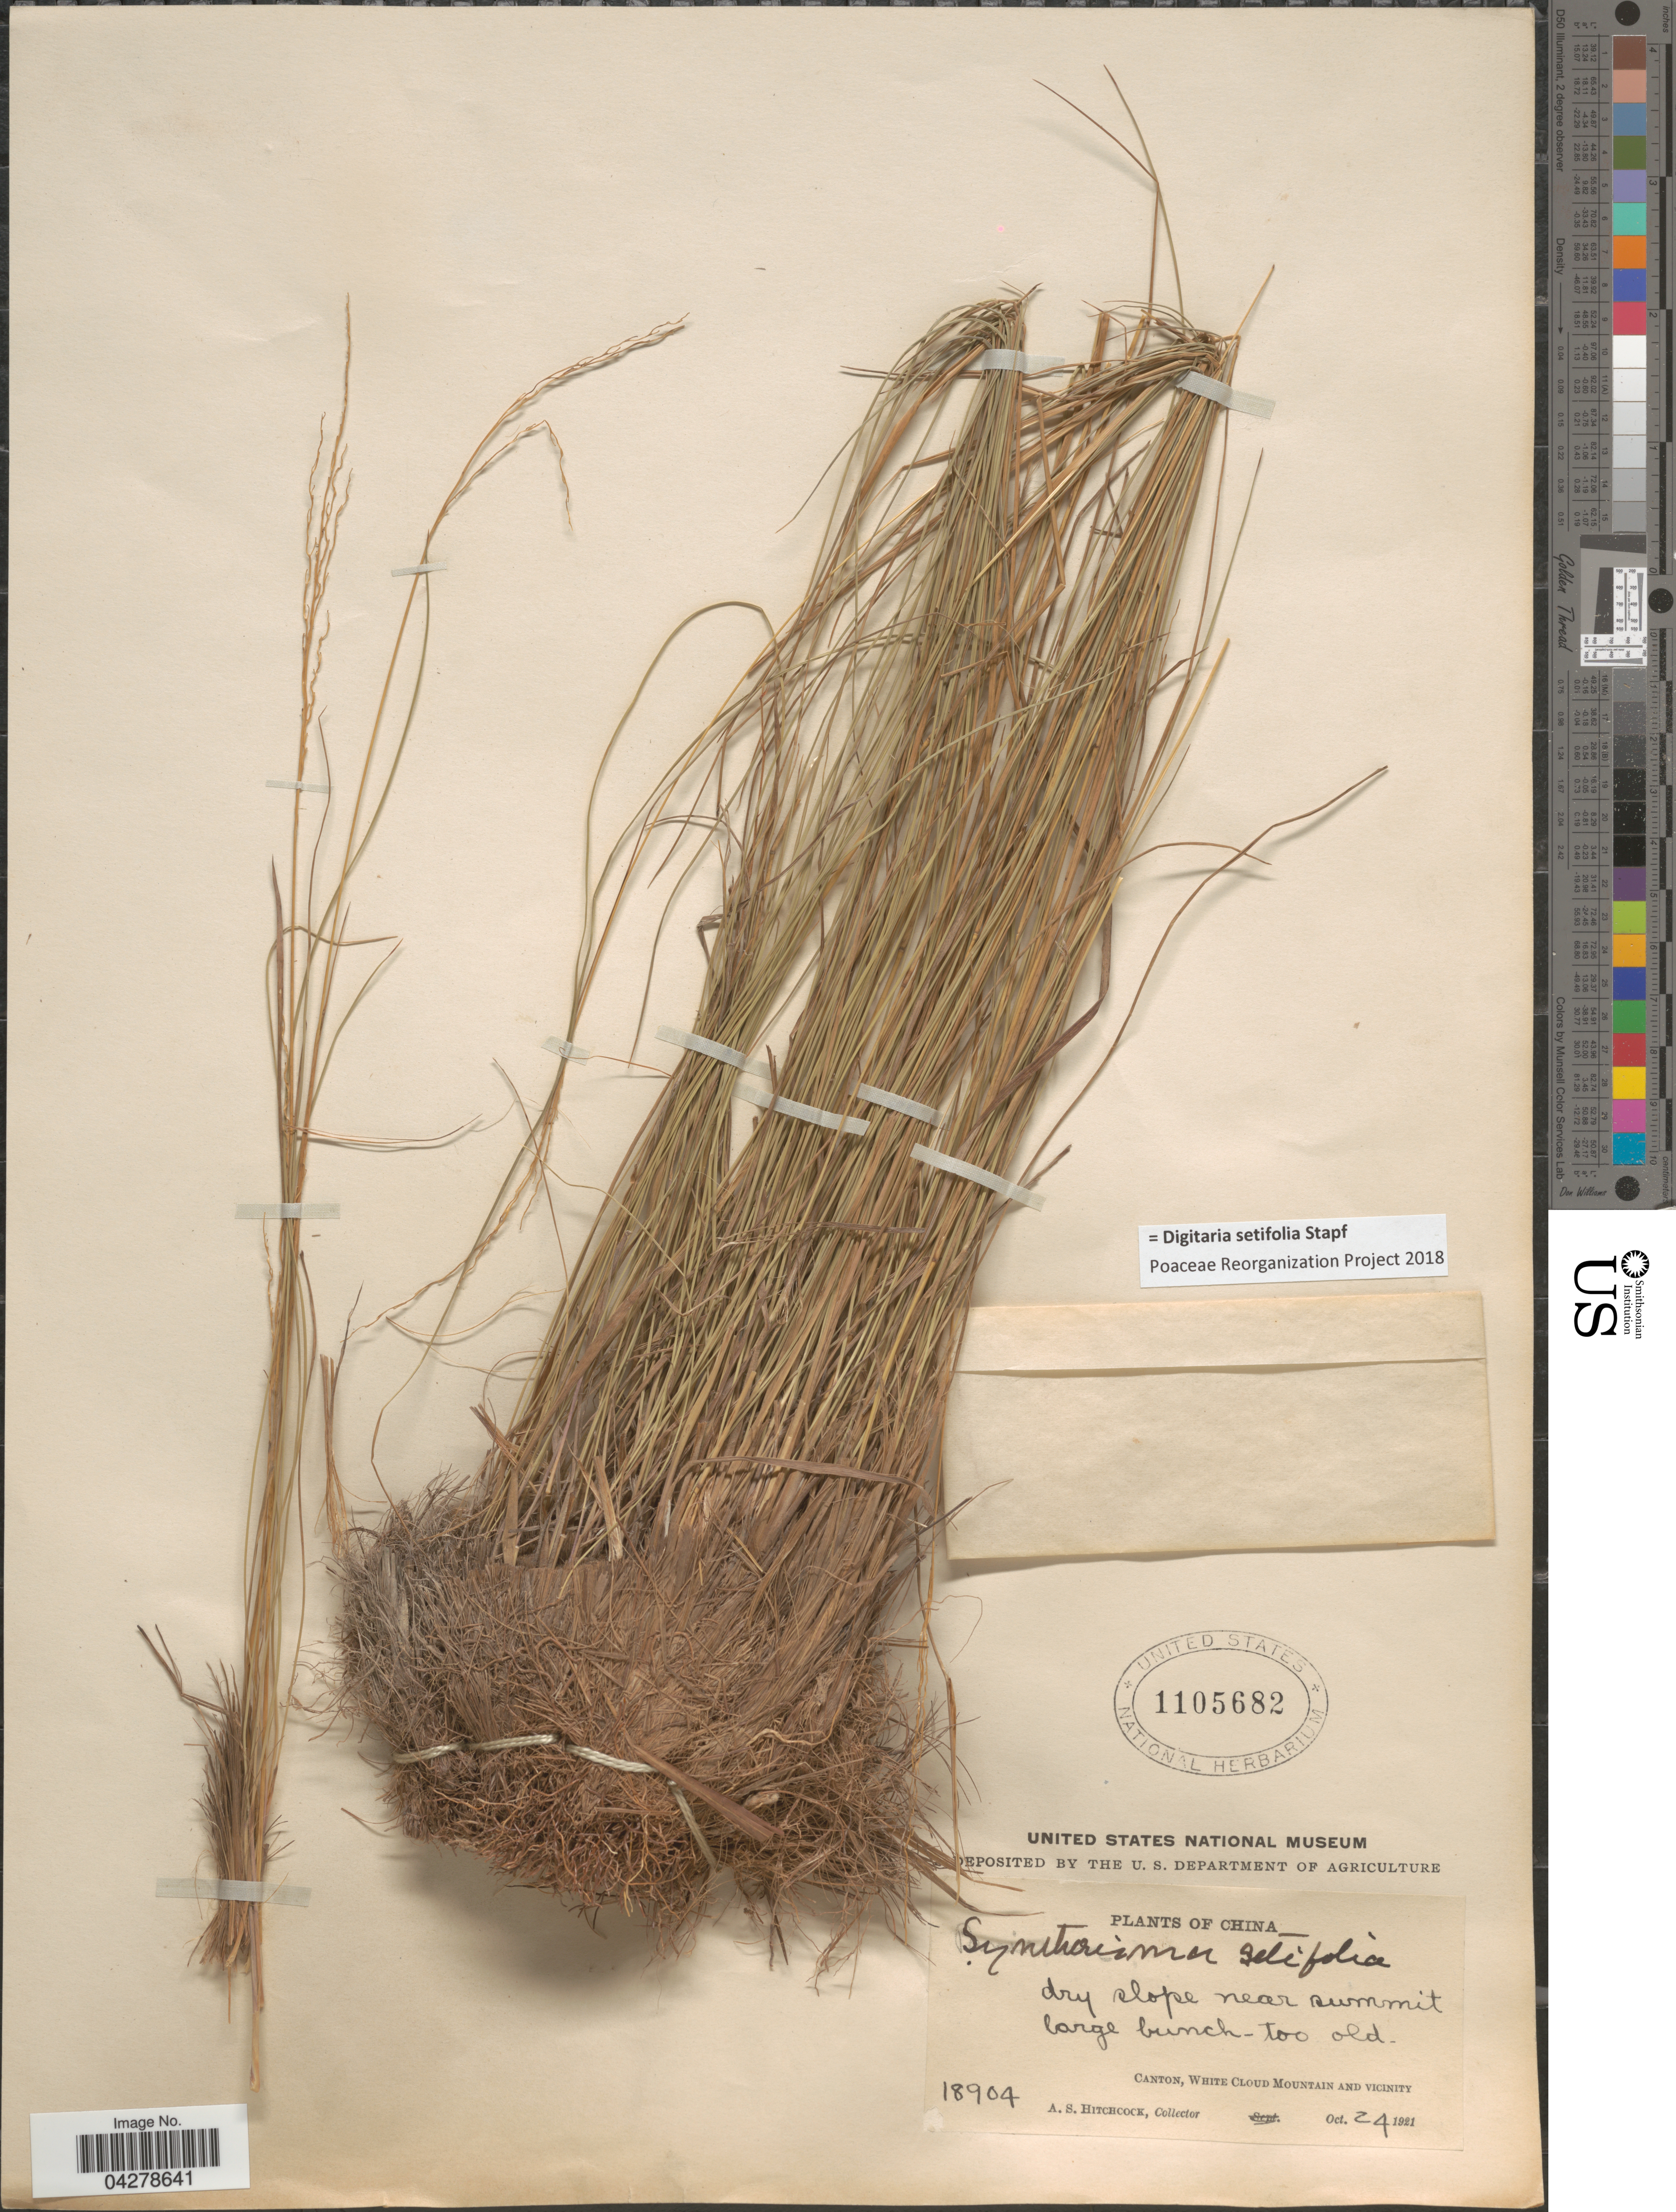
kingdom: Plantae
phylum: Tracheophyta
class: Liliopsida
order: Poales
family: Poaceae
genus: Digitaria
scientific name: Digitaria setifolia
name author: Stapf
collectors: A. S. Hitchcock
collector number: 18904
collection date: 1921-10-24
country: China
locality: Dry slope near summit large bunch-too old. Canton, White Cloud Mountain and vicinity.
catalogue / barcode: US 1105682